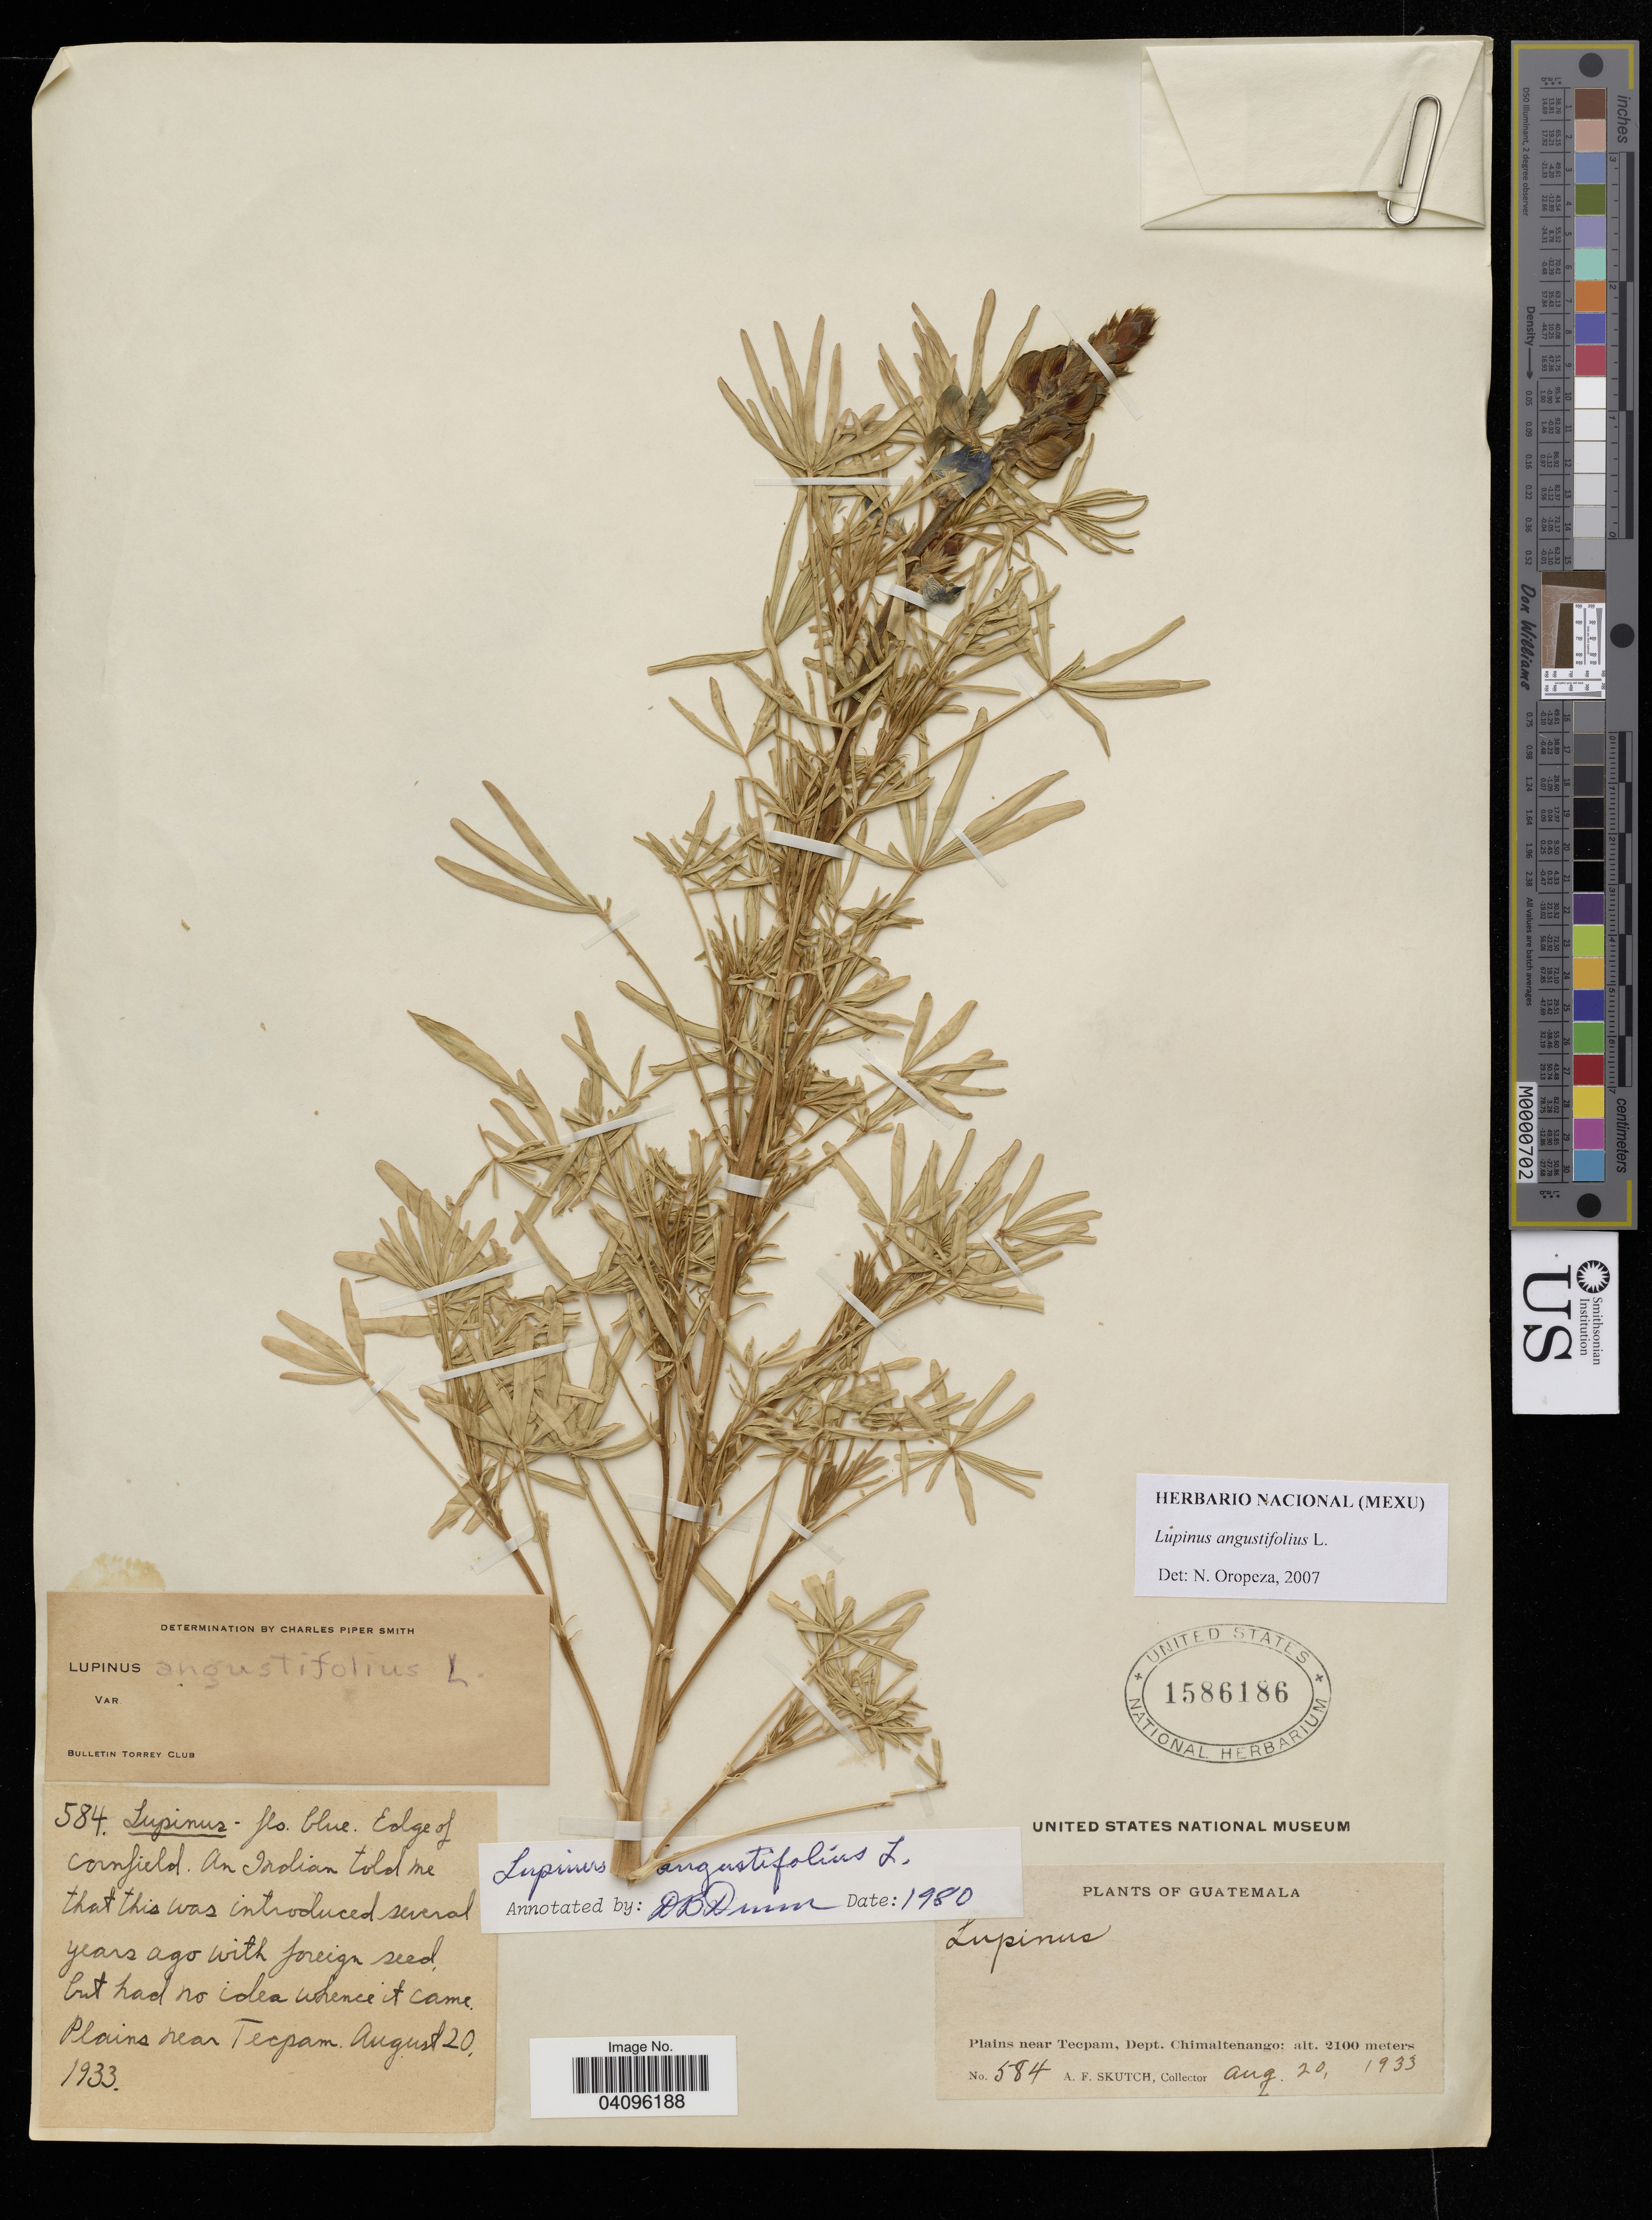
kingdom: Plantae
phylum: Tracheophyta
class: Magnoliopsida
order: Fabales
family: Fabaceae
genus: Lupinus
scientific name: Lupinus angustifolius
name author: L.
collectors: A. F. Skutch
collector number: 584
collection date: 1933-08-20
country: Guatemala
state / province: Chimaltenango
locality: Plains near Tecpam.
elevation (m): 2100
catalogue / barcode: US 1586186